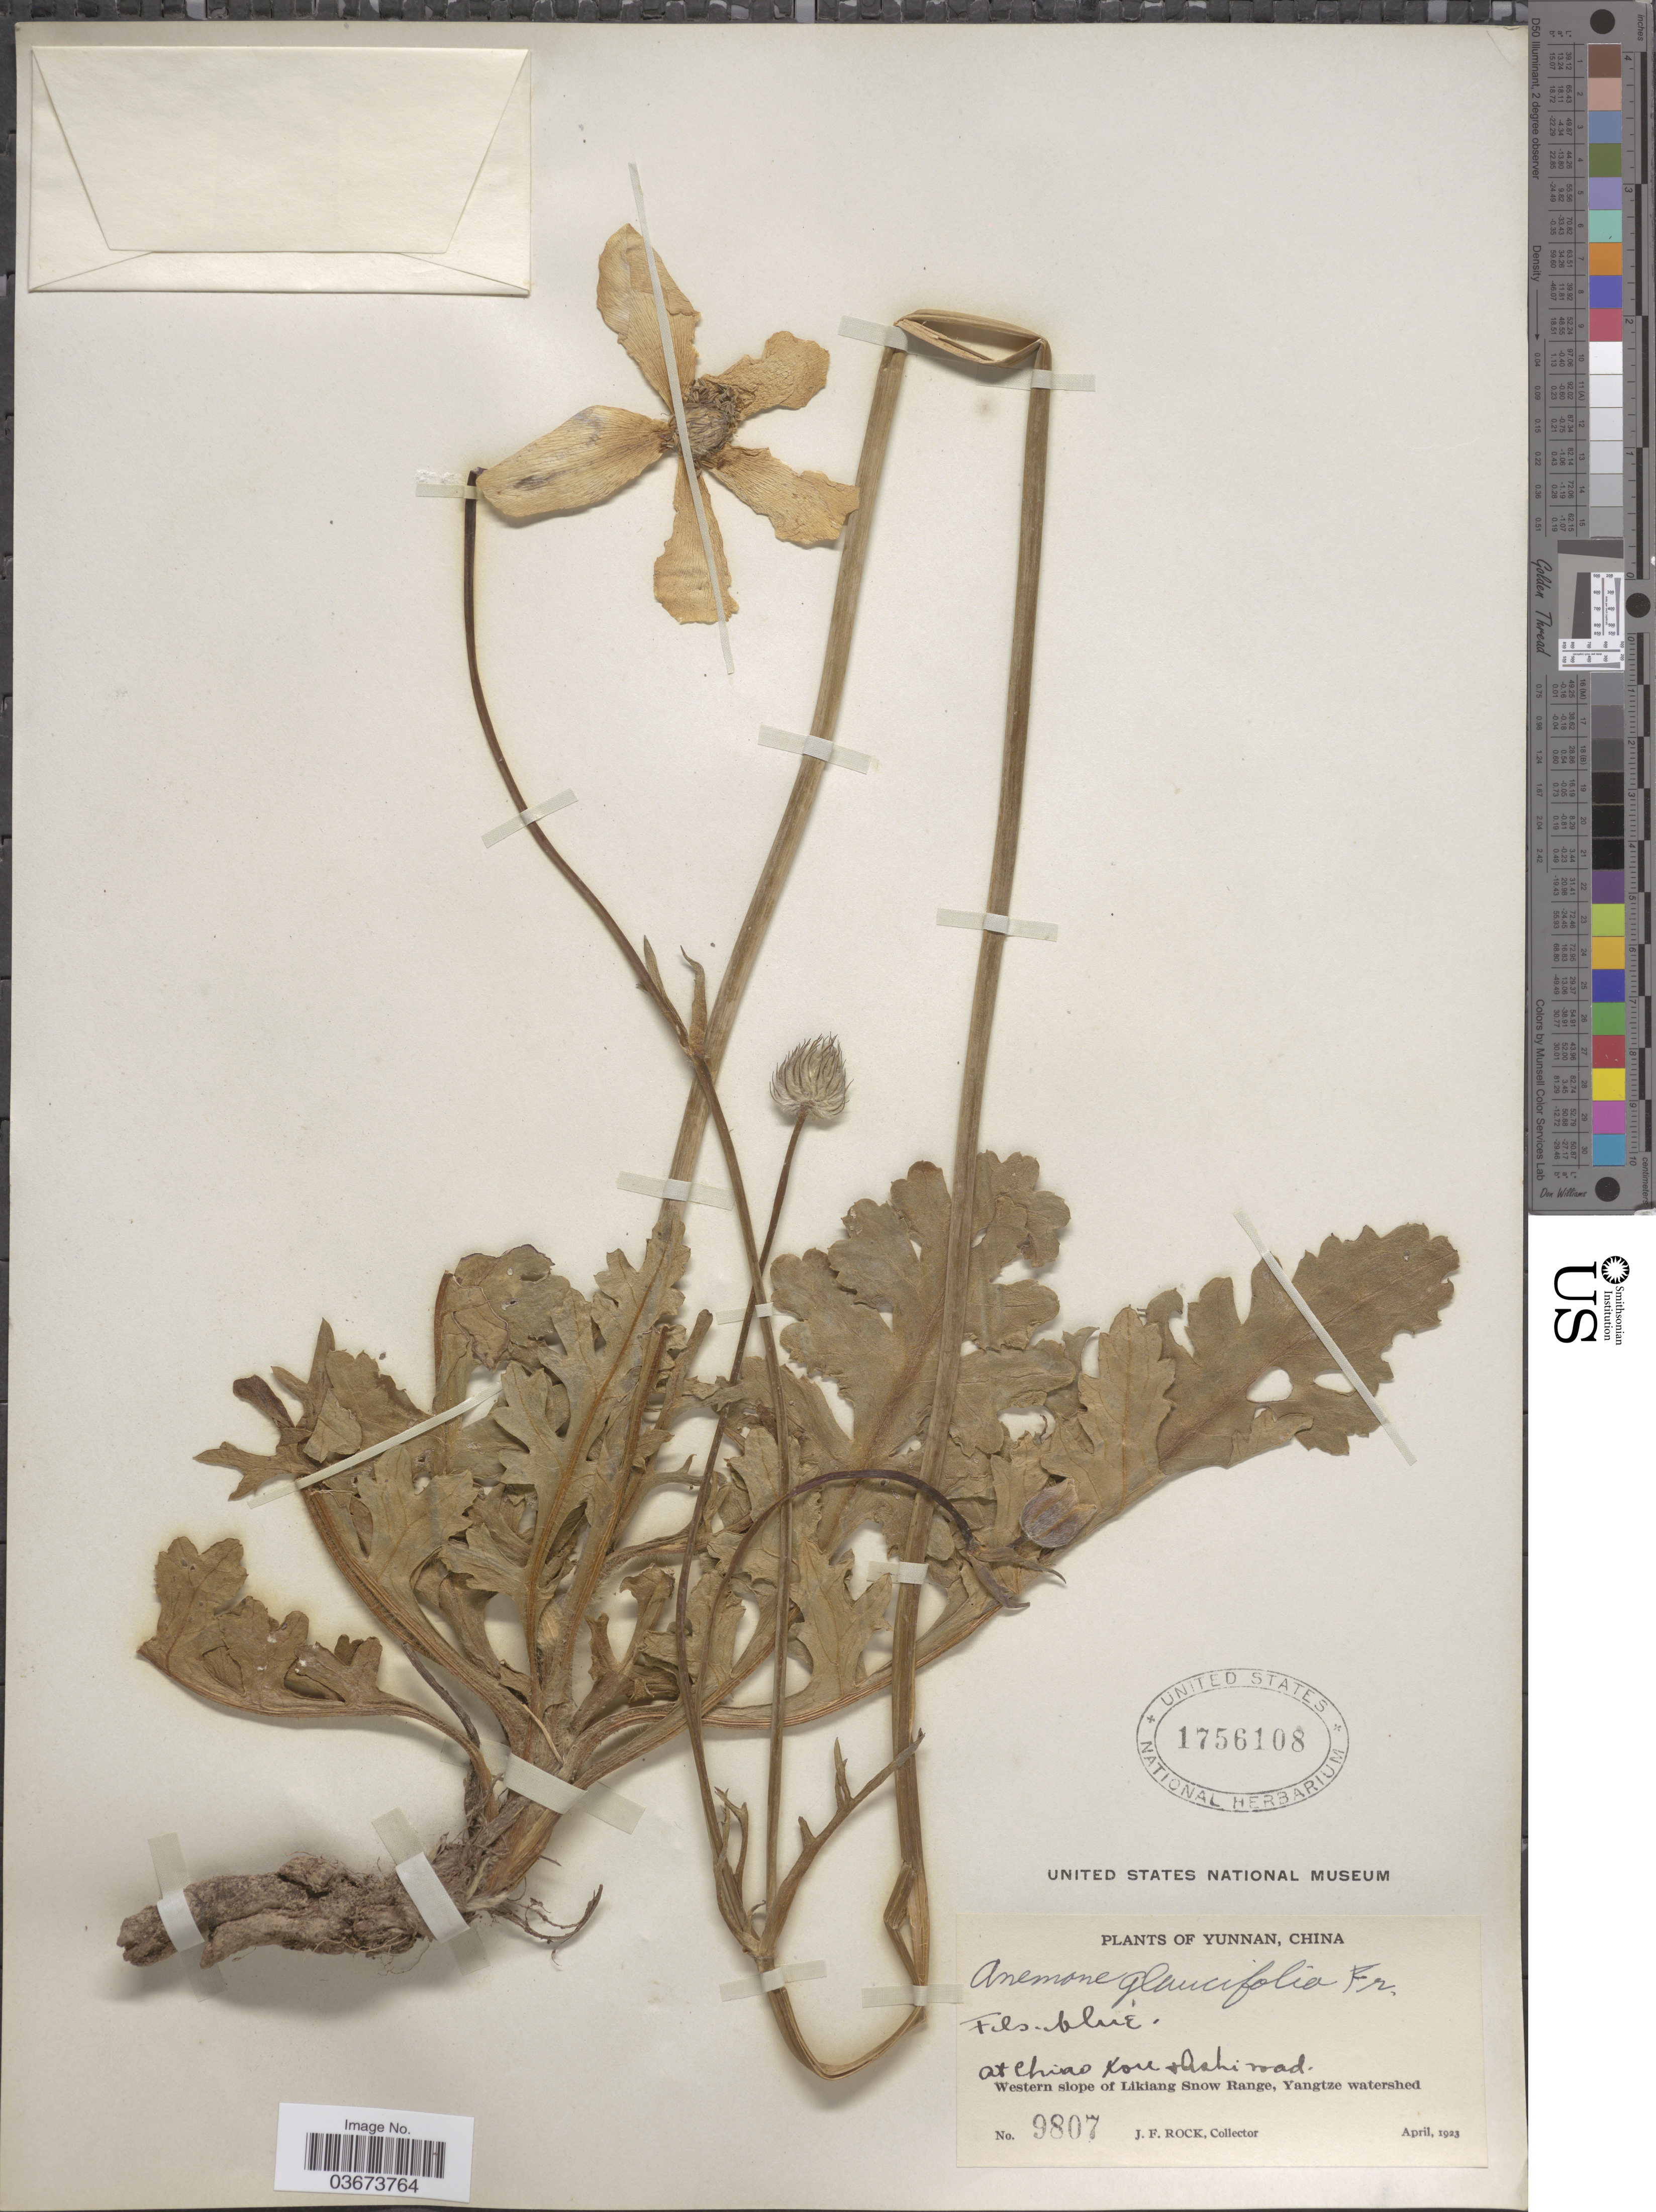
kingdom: Plantae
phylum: Tracheophyta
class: Magnoliopsida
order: Ranunculales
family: Ranunculaceae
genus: Anemoclema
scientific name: Anemoclema glaucifolium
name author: (Franch.) W.T. Wang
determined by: Strong, M. T., (US), Smithsonian Institution - National Museum of Natural History (UNITED STATES)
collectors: J. Rock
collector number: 9807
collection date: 1923-04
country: China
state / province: Yunnan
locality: At Chiao Kou & Ashi road. Western slope of Likiang Snow Range, Yangtze watershed.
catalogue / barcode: US 1756108